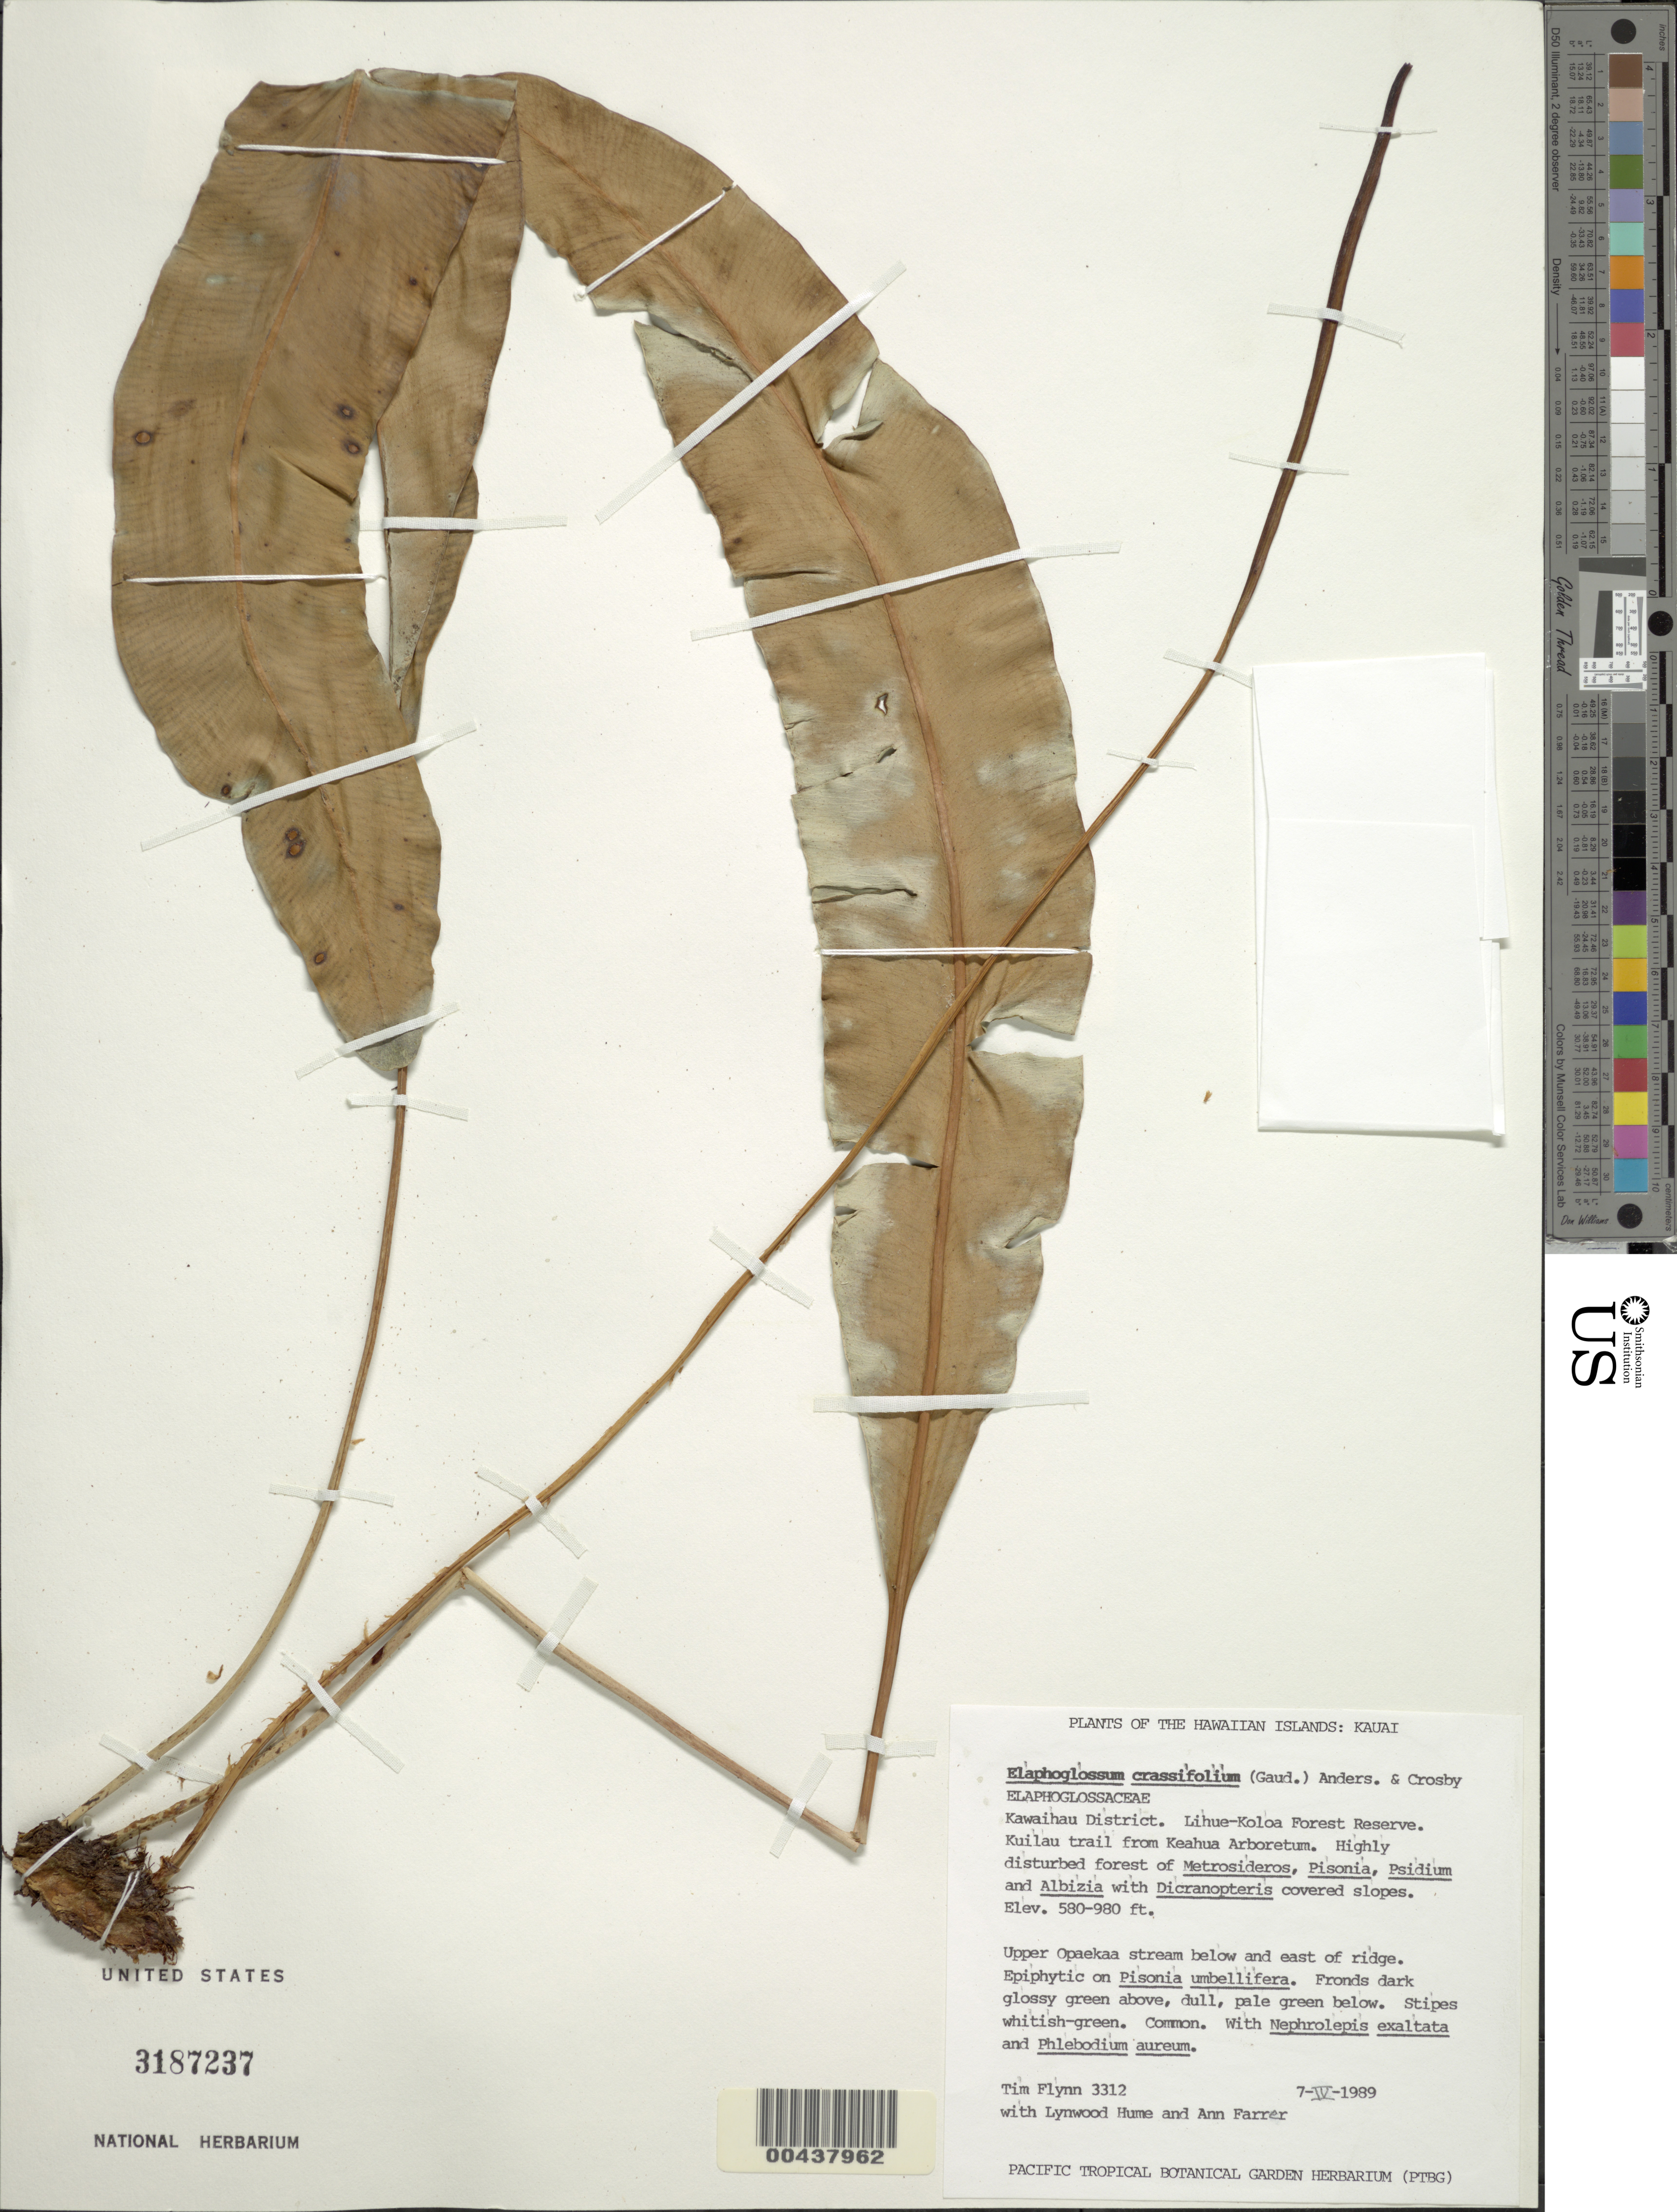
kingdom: Plantae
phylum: Tracheophyta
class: Polypodiopsida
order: Polypodiales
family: Dryopteridaceae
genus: Elaphoglossum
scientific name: Elaphoglossum crassifolium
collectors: T. W. Flynn, L. Hume & A. Farrer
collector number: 3312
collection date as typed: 7 Apr 1989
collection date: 1989-04-07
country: United States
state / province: Hawaii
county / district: Kauai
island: Kaua'i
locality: Kawaihau District. Lihue-Koloa Forest Reserve. Kuilau trail from Keahua Arboretum. Upper opaekaa stream below and E of ridge.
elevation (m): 177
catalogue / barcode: US 3187237